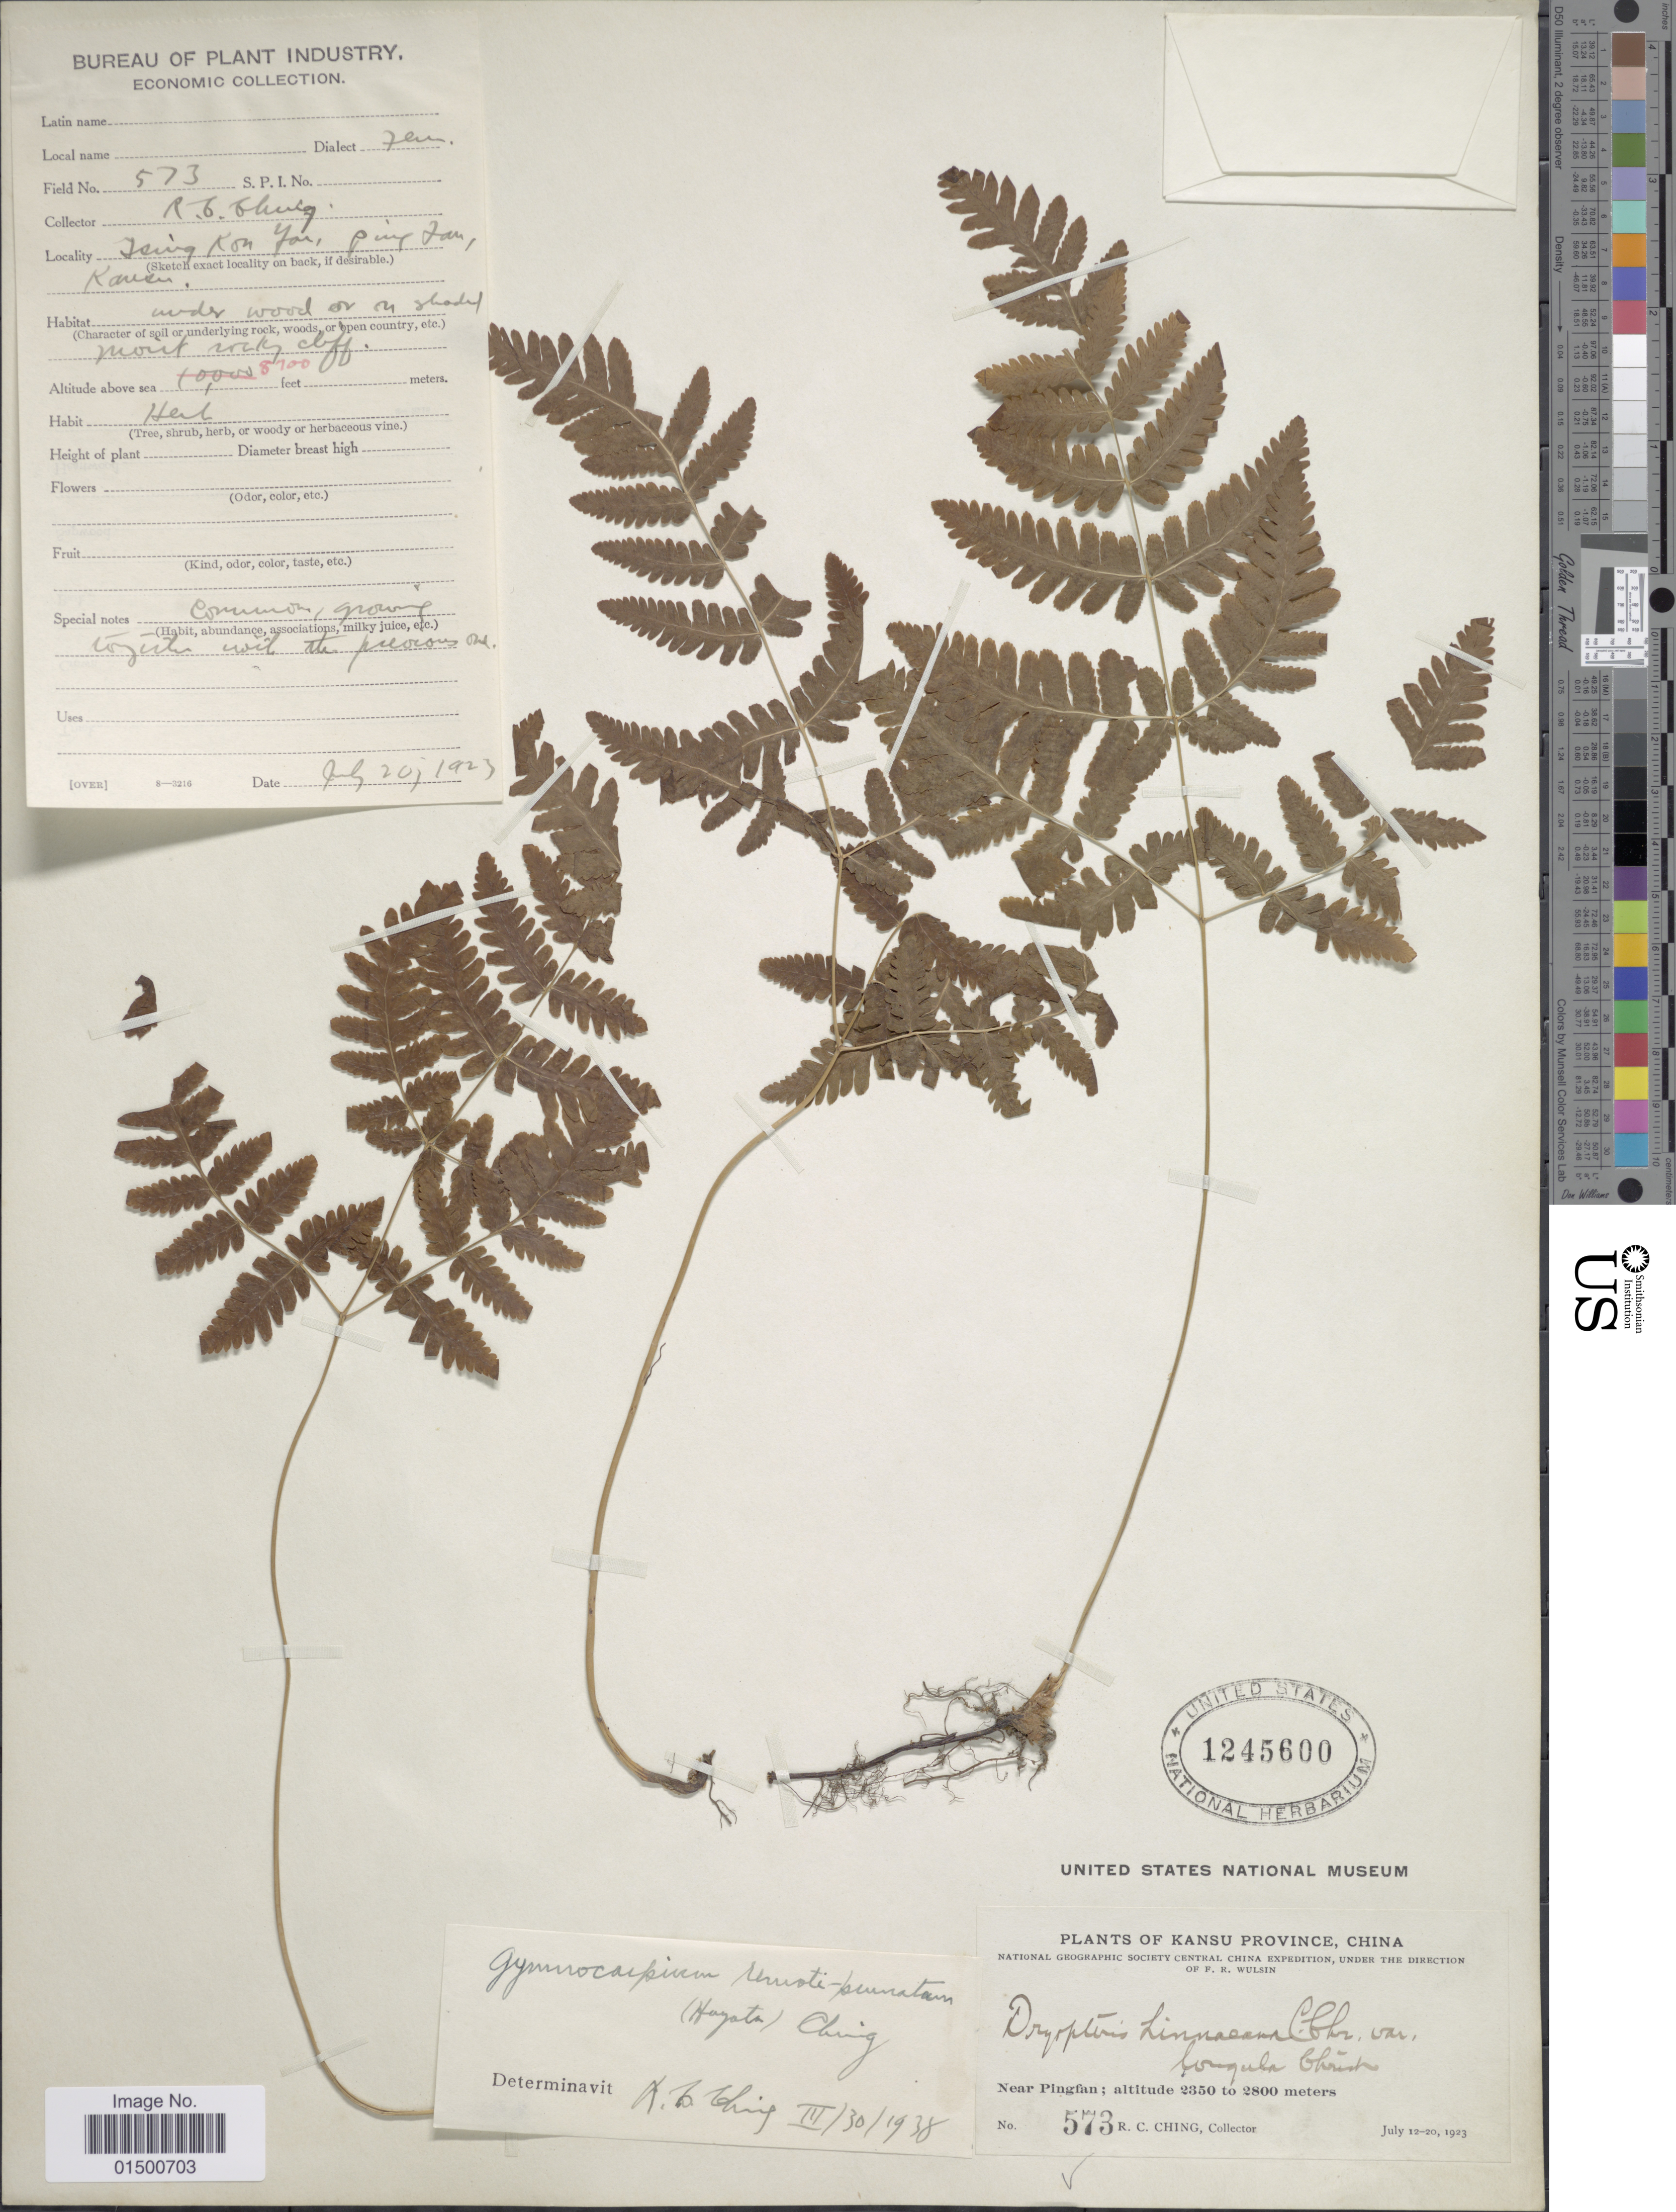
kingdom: Plantae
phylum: Tracheophyta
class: Polypodiopsida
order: Polypodiales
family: Cystopteridaceae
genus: Gymnocarpium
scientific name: Gymnocarpium remotepinnatum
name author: (Hayata) Ching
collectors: R. C. Ching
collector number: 573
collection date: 1923-07-20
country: China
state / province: Gansu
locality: Near Pingfan, Jsing Kon You, Kansu [interpreted]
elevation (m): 2652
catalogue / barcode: US 1245600